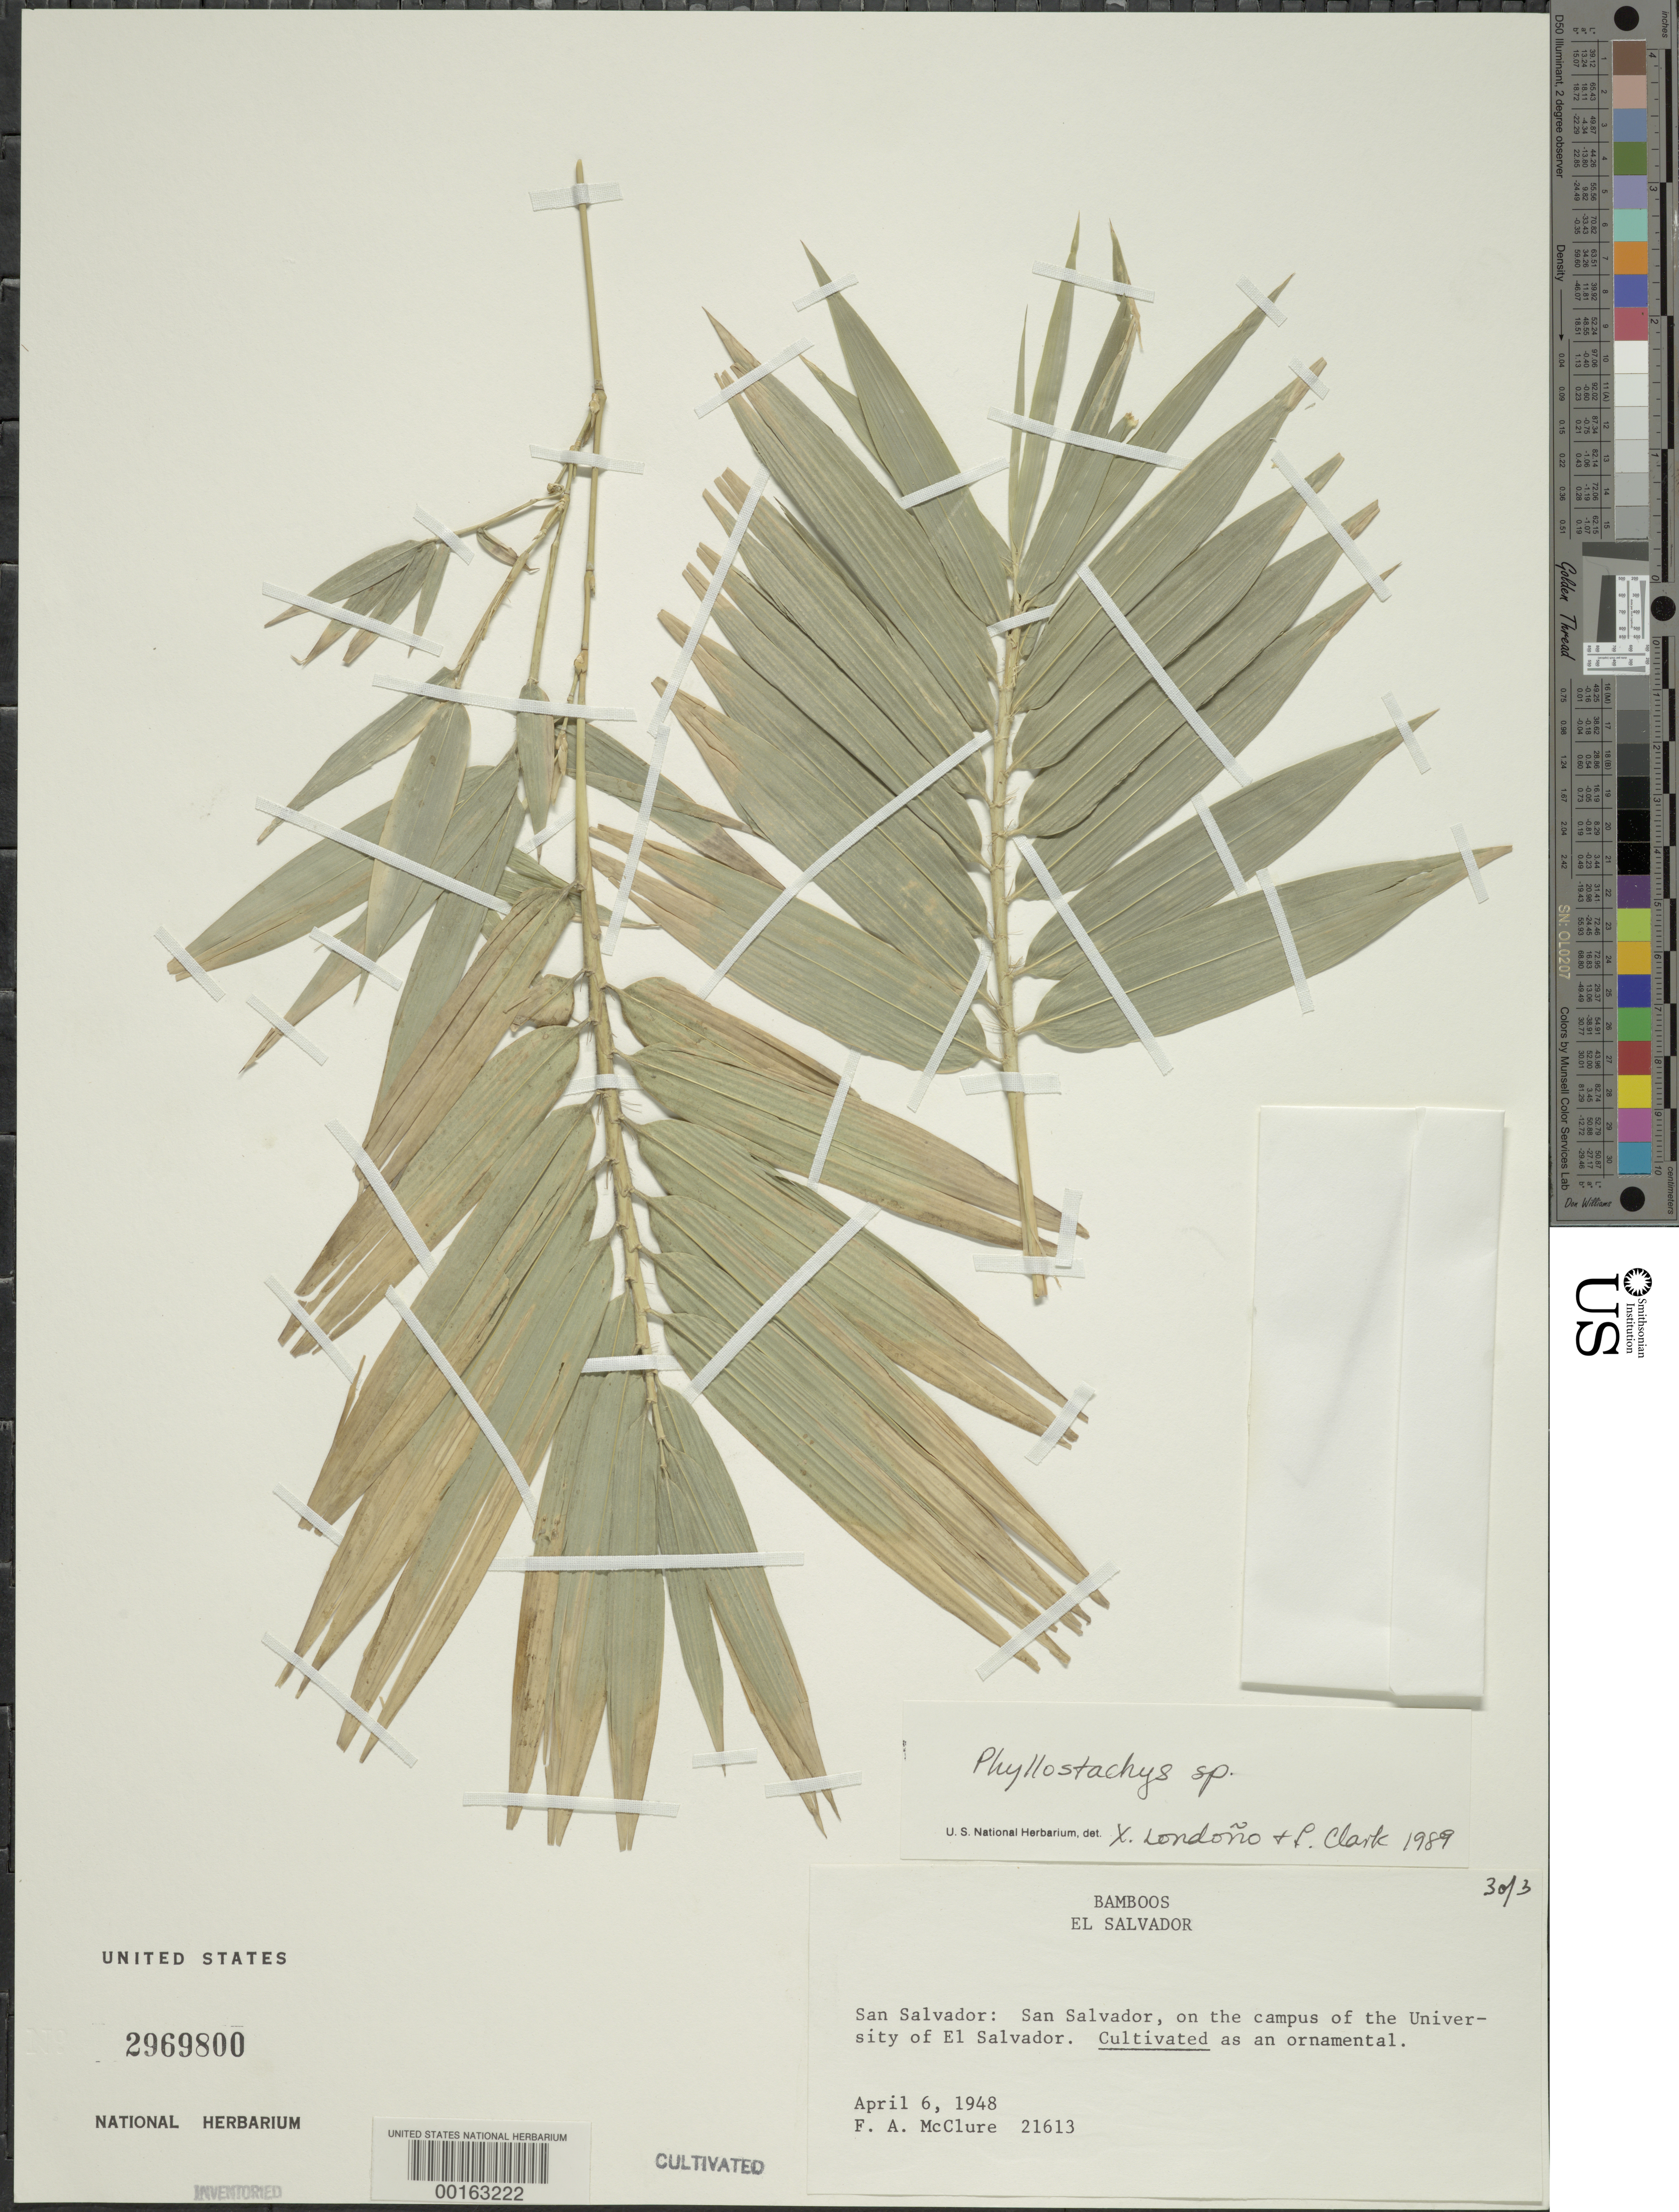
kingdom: Plantae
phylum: Tracheophyta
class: Liliopsida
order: Poales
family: Poaceae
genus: Phyllostachys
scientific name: Phyllostachys sp.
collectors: F. A. McClure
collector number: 21613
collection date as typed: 06 Apr 1948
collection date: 1948-04-06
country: El Salvador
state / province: San Salvador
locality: Univ. of el salvador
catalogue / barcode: US 2969800